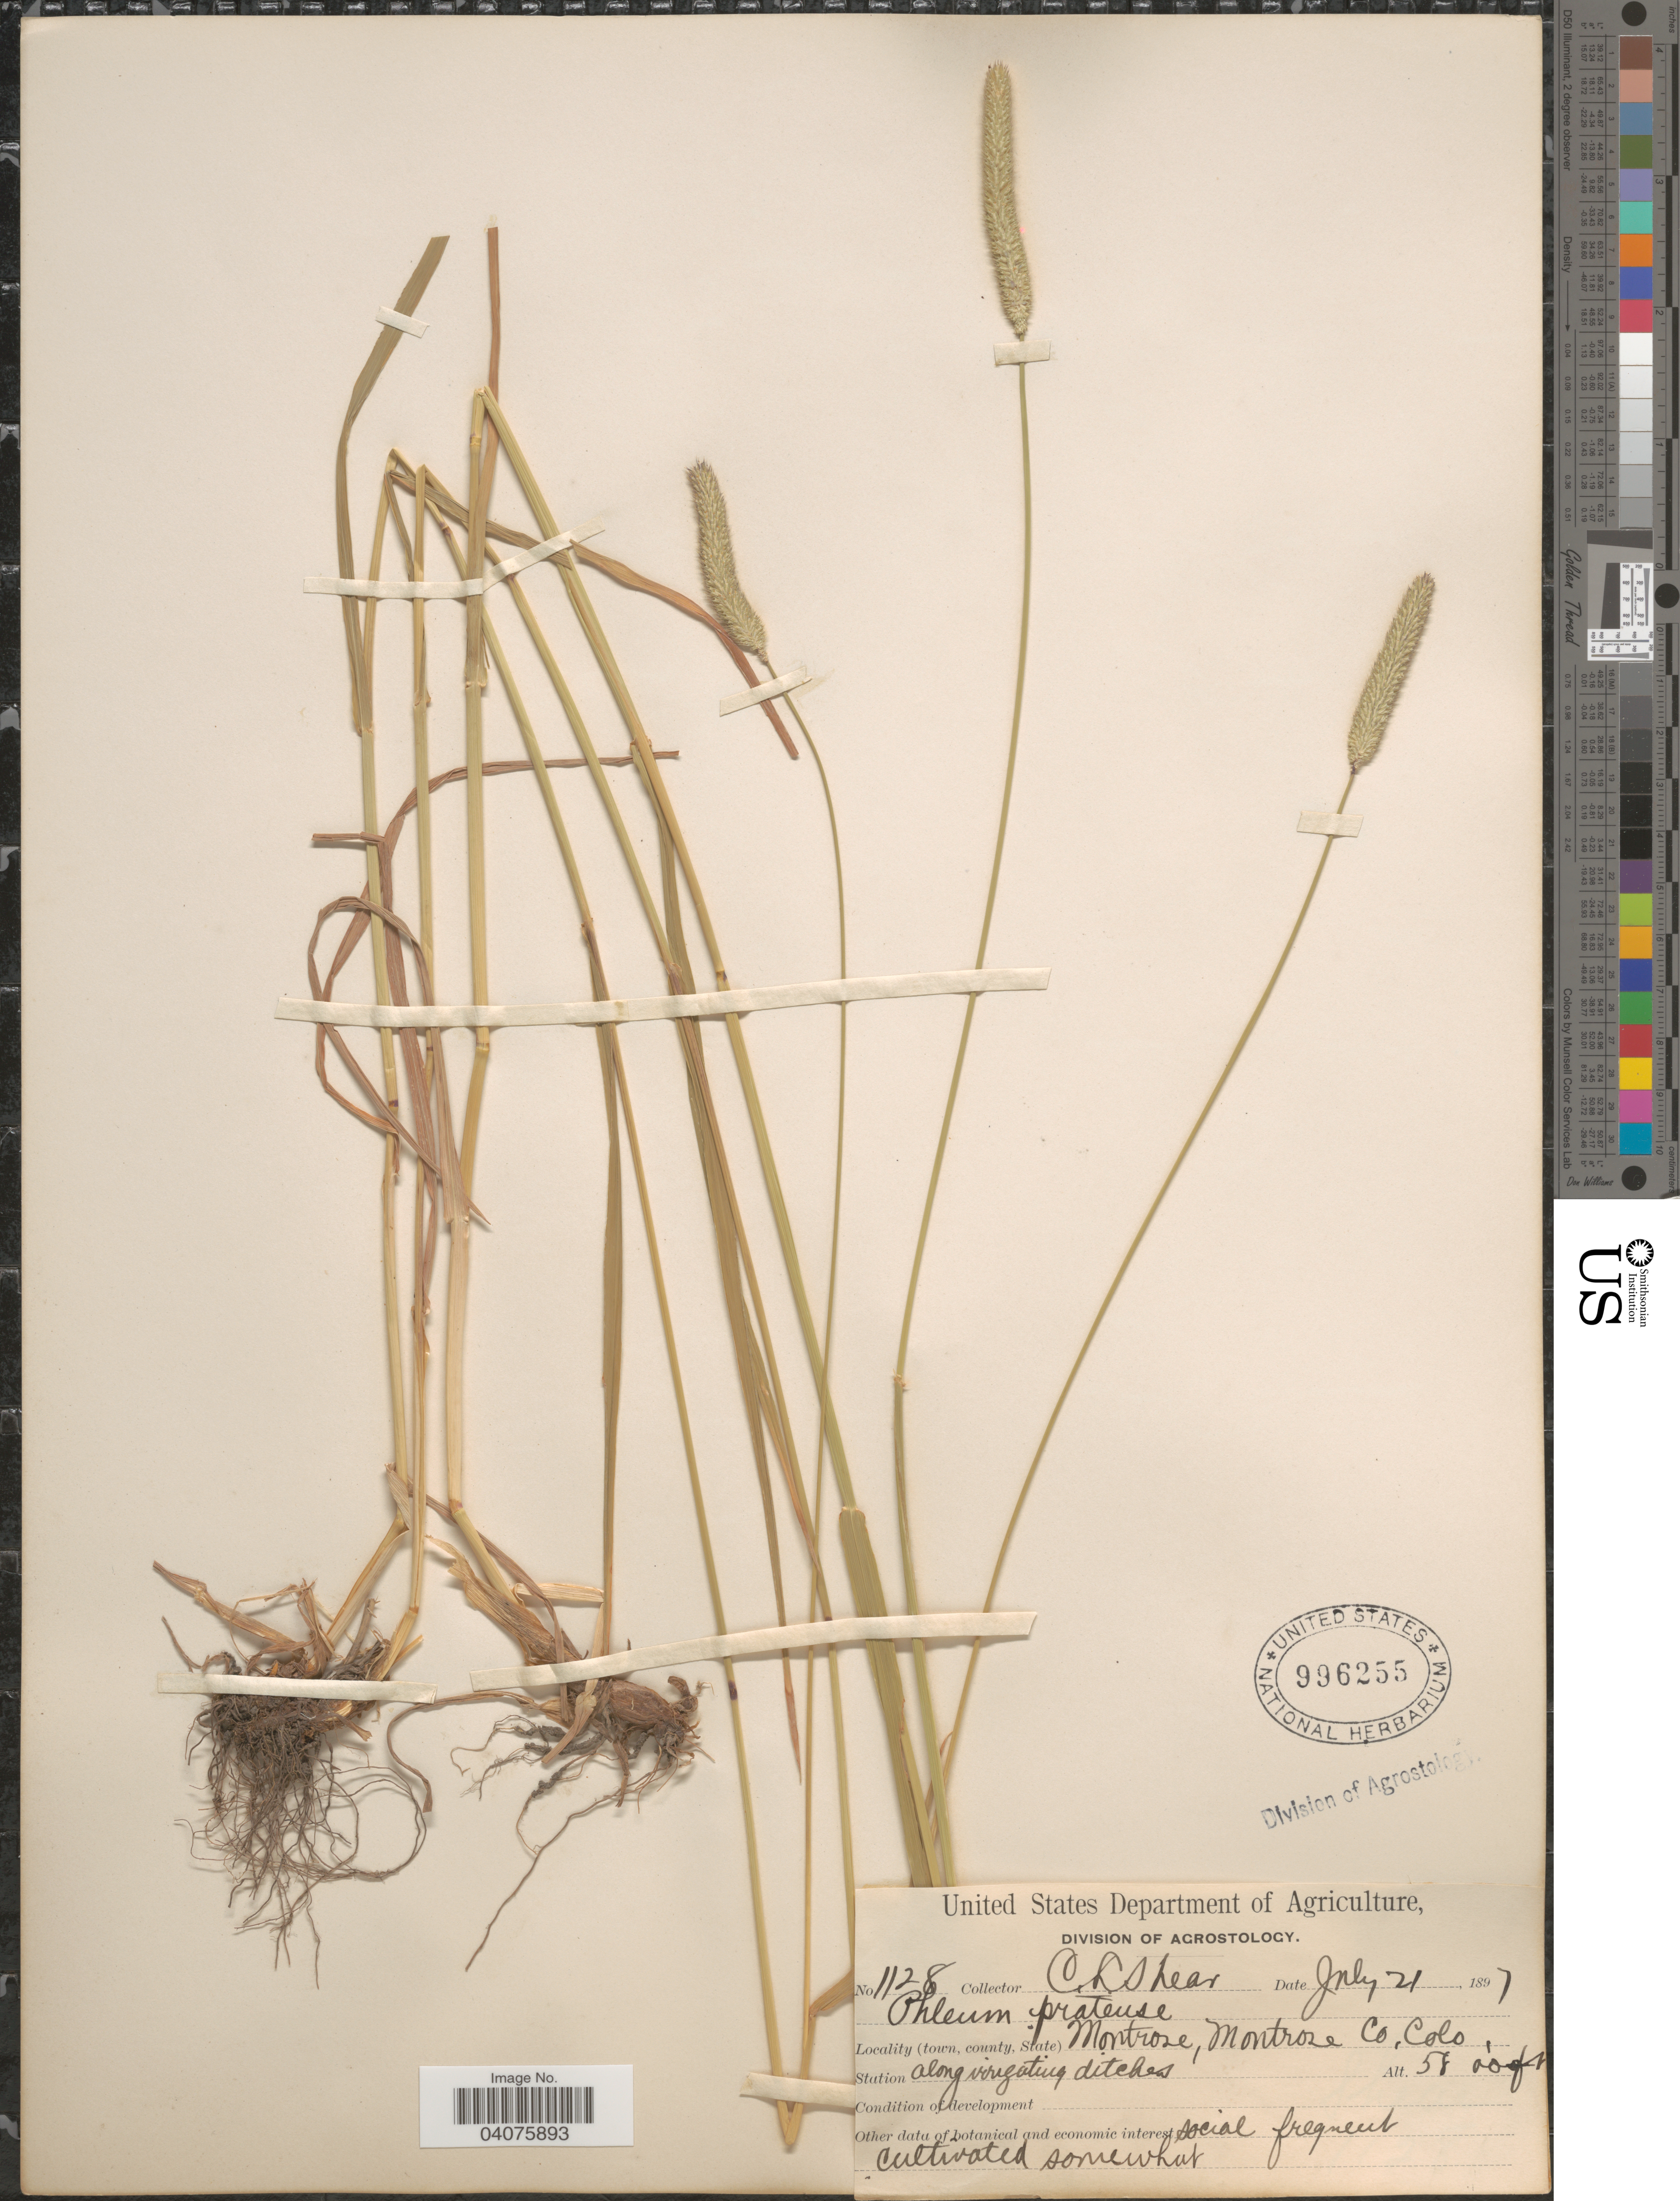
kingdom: Plantae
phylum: Tracheophyta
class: Liliopsida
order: Poales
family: Poaceae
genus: Phleum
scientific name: Phleum pratense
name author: L.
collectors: C. L. Shear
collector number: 1128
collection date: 1897-07-21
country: United States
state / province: Colorado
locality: Montrose, Montrose Co.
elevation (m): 1768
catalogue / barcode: US 996255